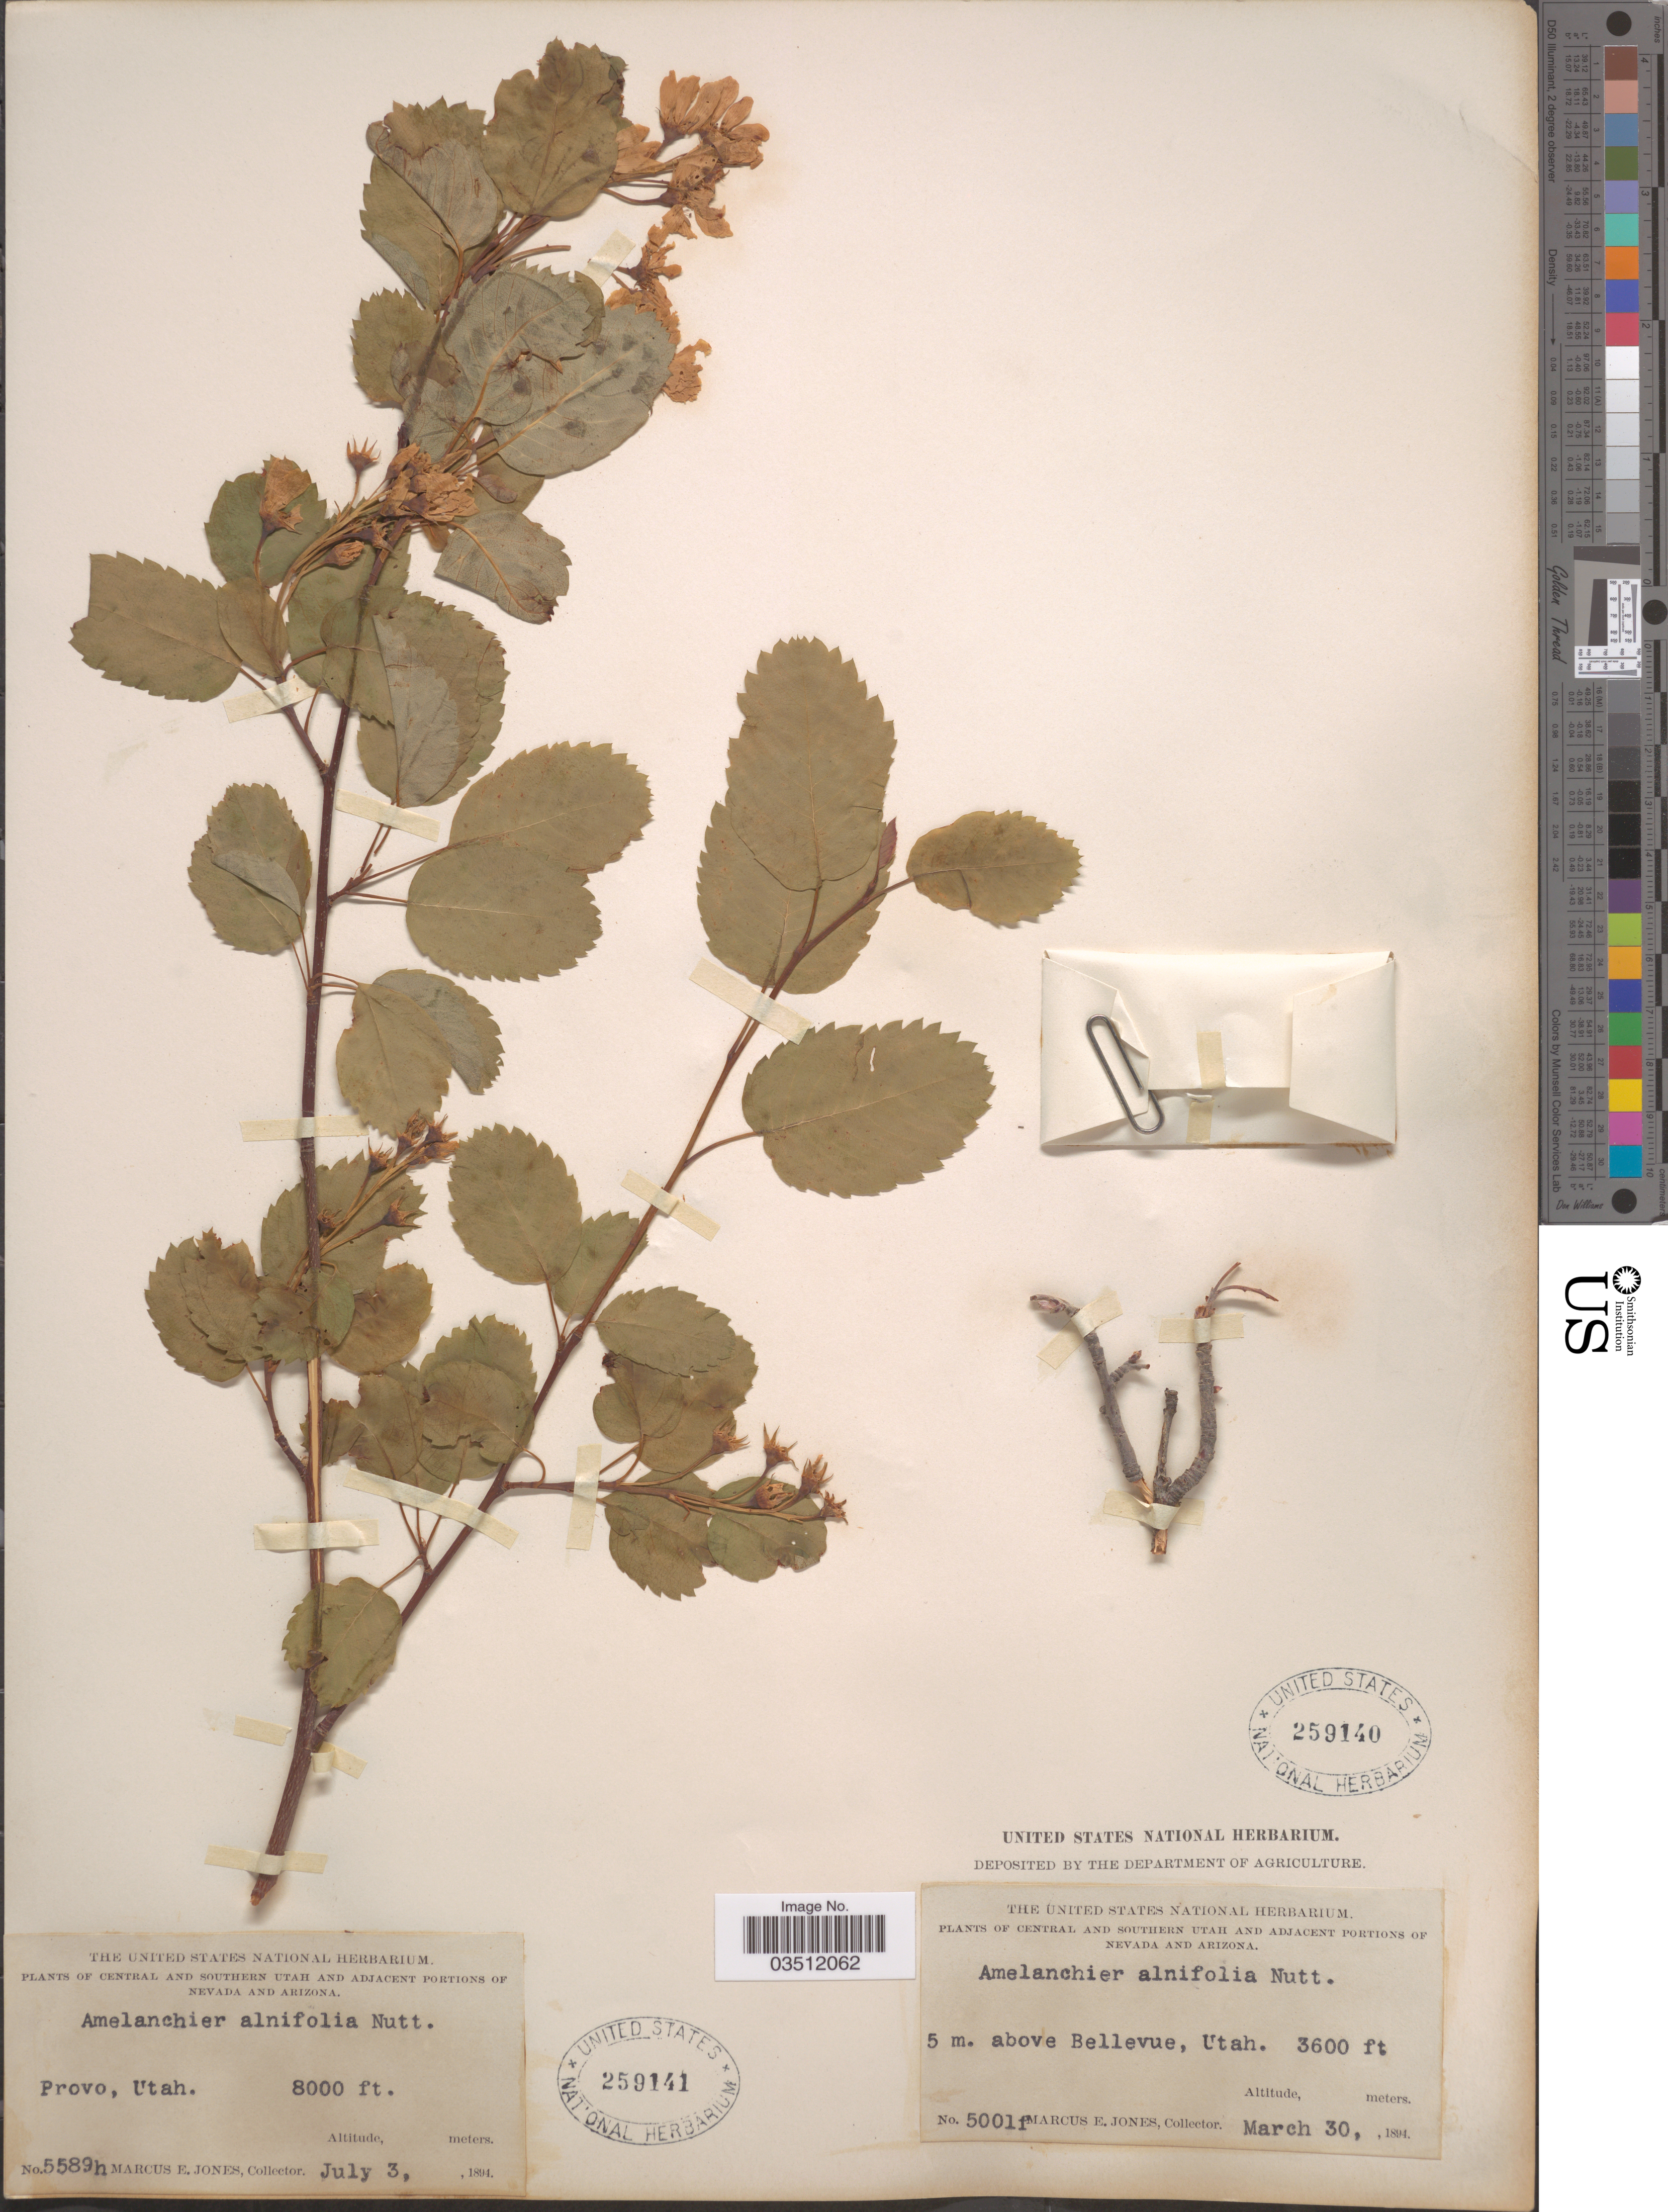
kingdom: Plantae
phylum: Tracheophyta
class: Magnoliopsida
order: Rosales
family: Rosaceae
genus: Amelanchier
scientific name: Amelanchier elliptica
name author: A. Nelson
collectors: M. E. Jones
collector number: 5589h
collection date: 1894-07-03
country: United States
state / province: Utah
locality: Central and Southern Utah. Provo.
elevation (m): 2438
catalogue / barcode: US 259141-2